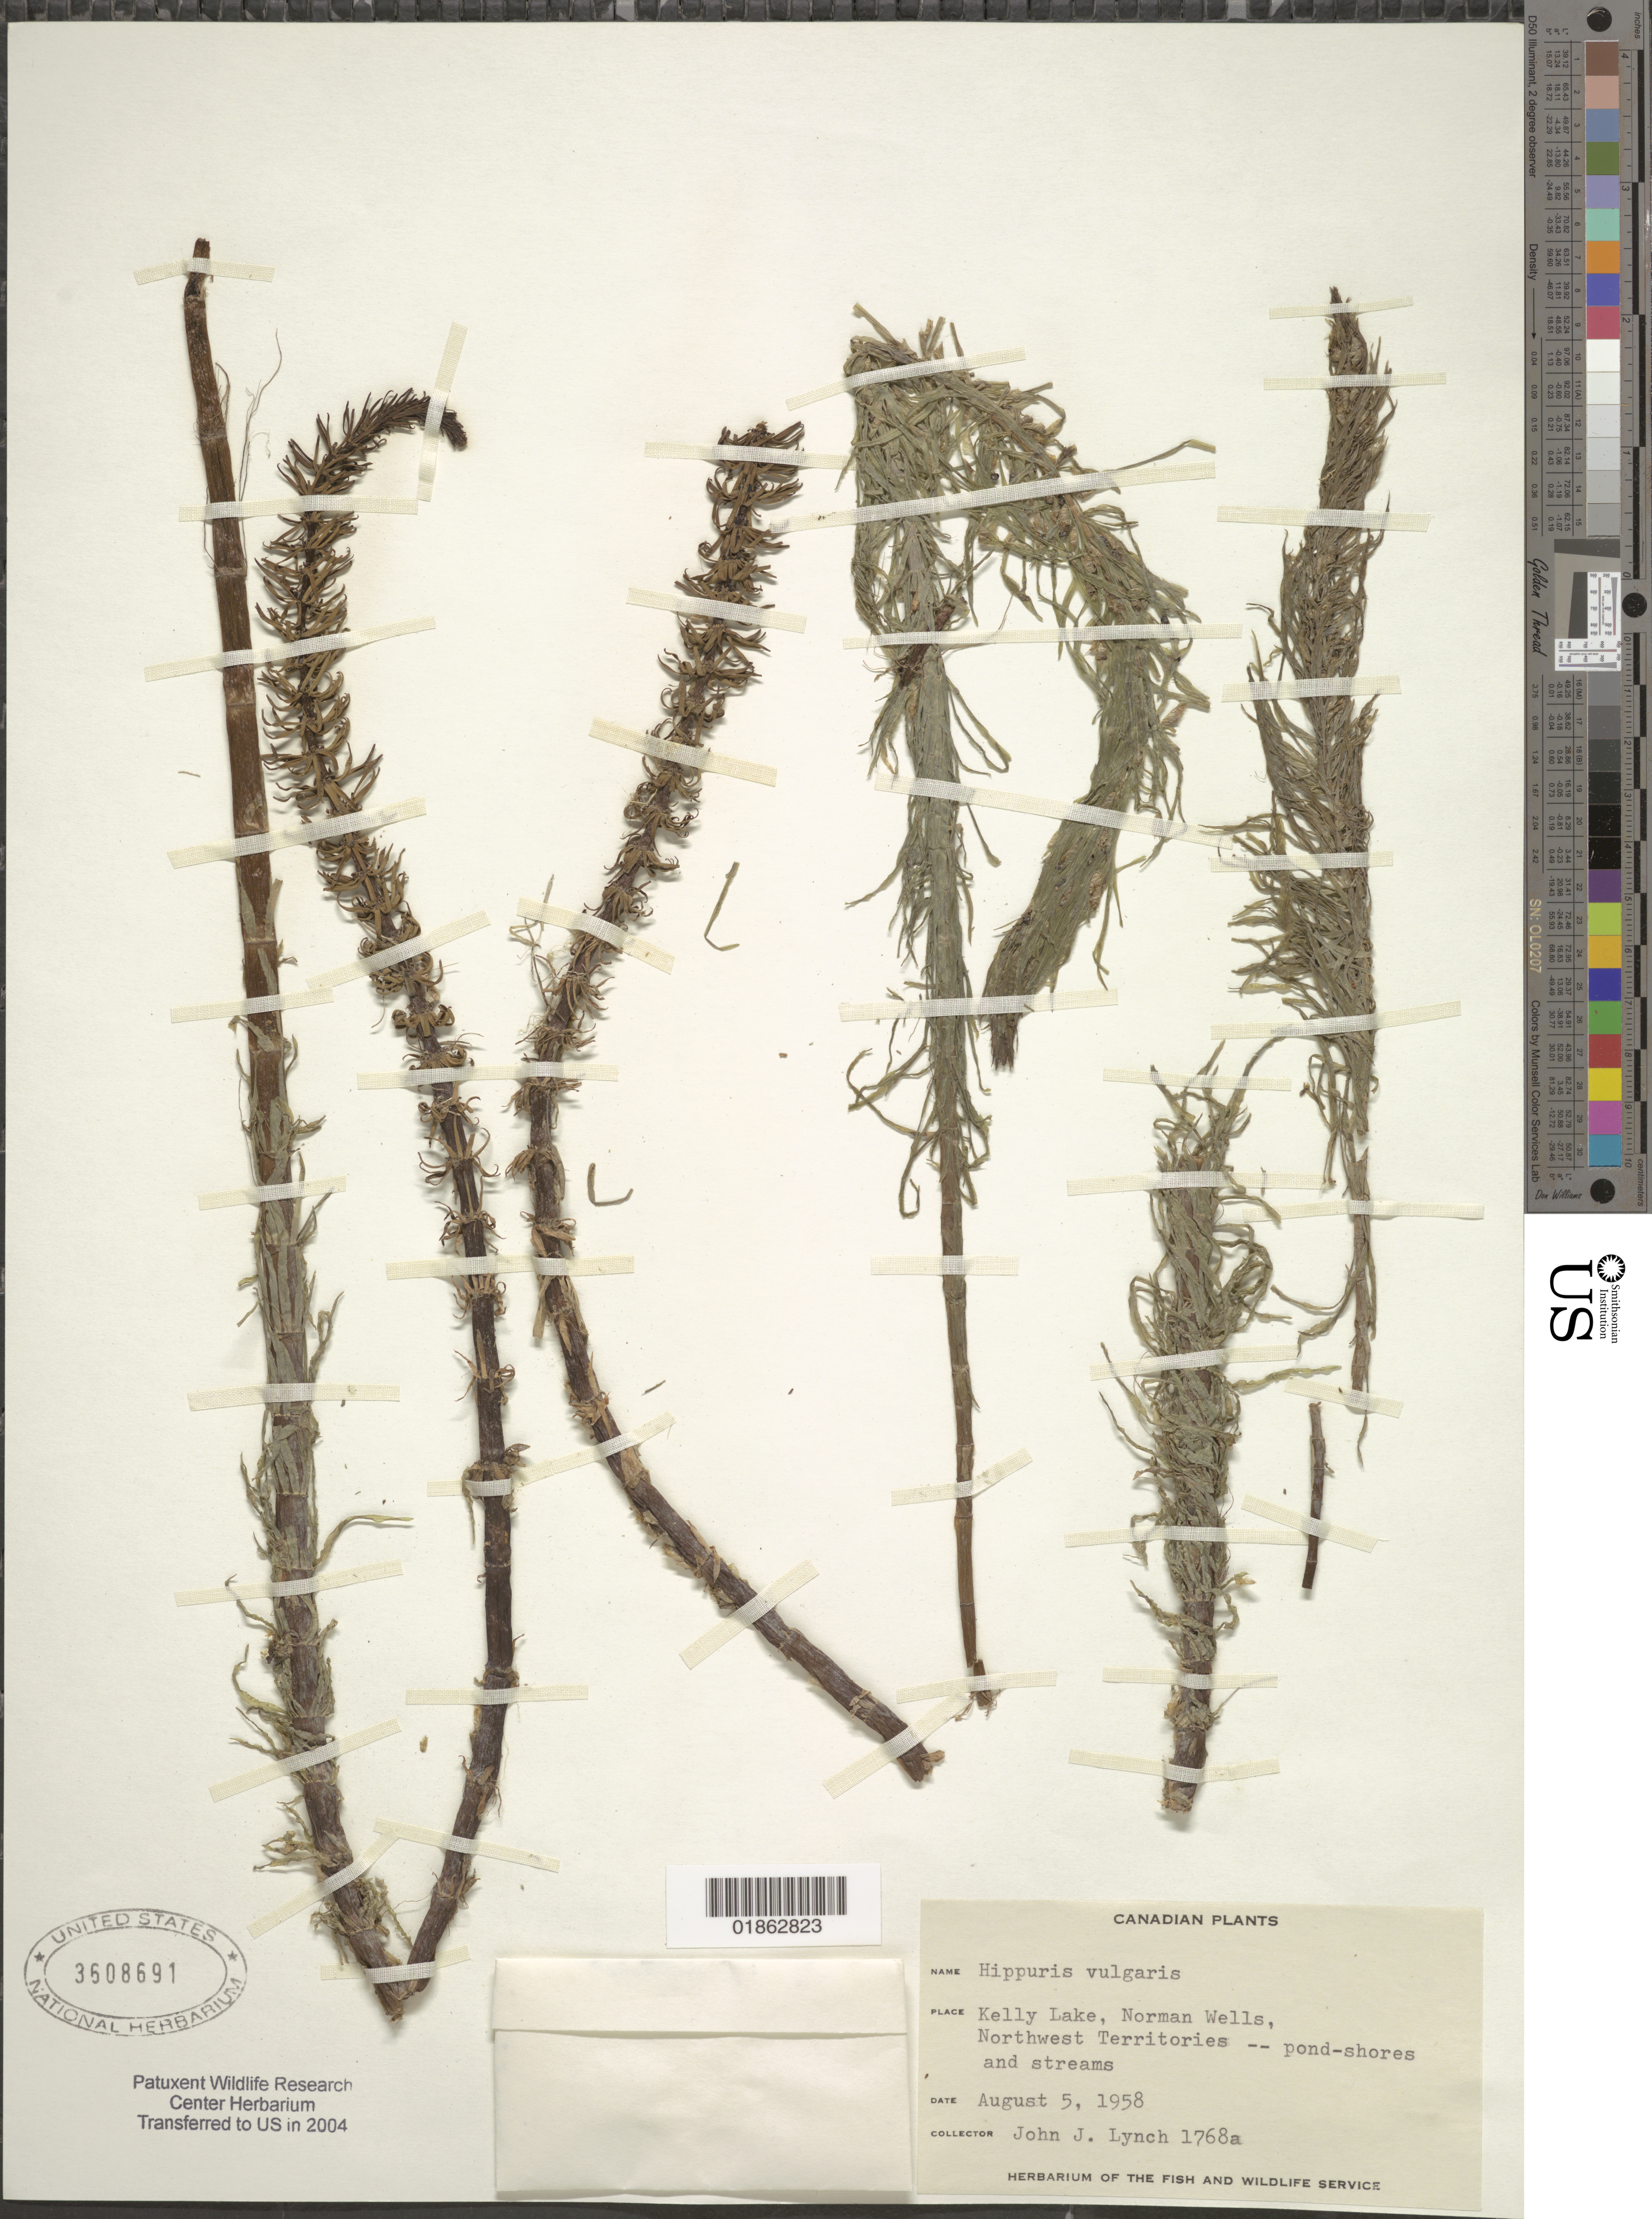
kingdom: Plantae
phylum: Tracheophyta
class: Magnoliopsida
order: Lamiales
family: Plantaginaceae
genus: Hippuris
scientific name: Hippuris vulgaris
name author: L.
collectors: J. Lynch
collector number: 1768a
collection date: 1958-08-05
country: Canada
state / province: Northwest Territories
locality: Kelly Lake, Norman Wells, Northwest Territories.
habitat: Pond-shores and streams.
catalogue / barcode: US 3608691